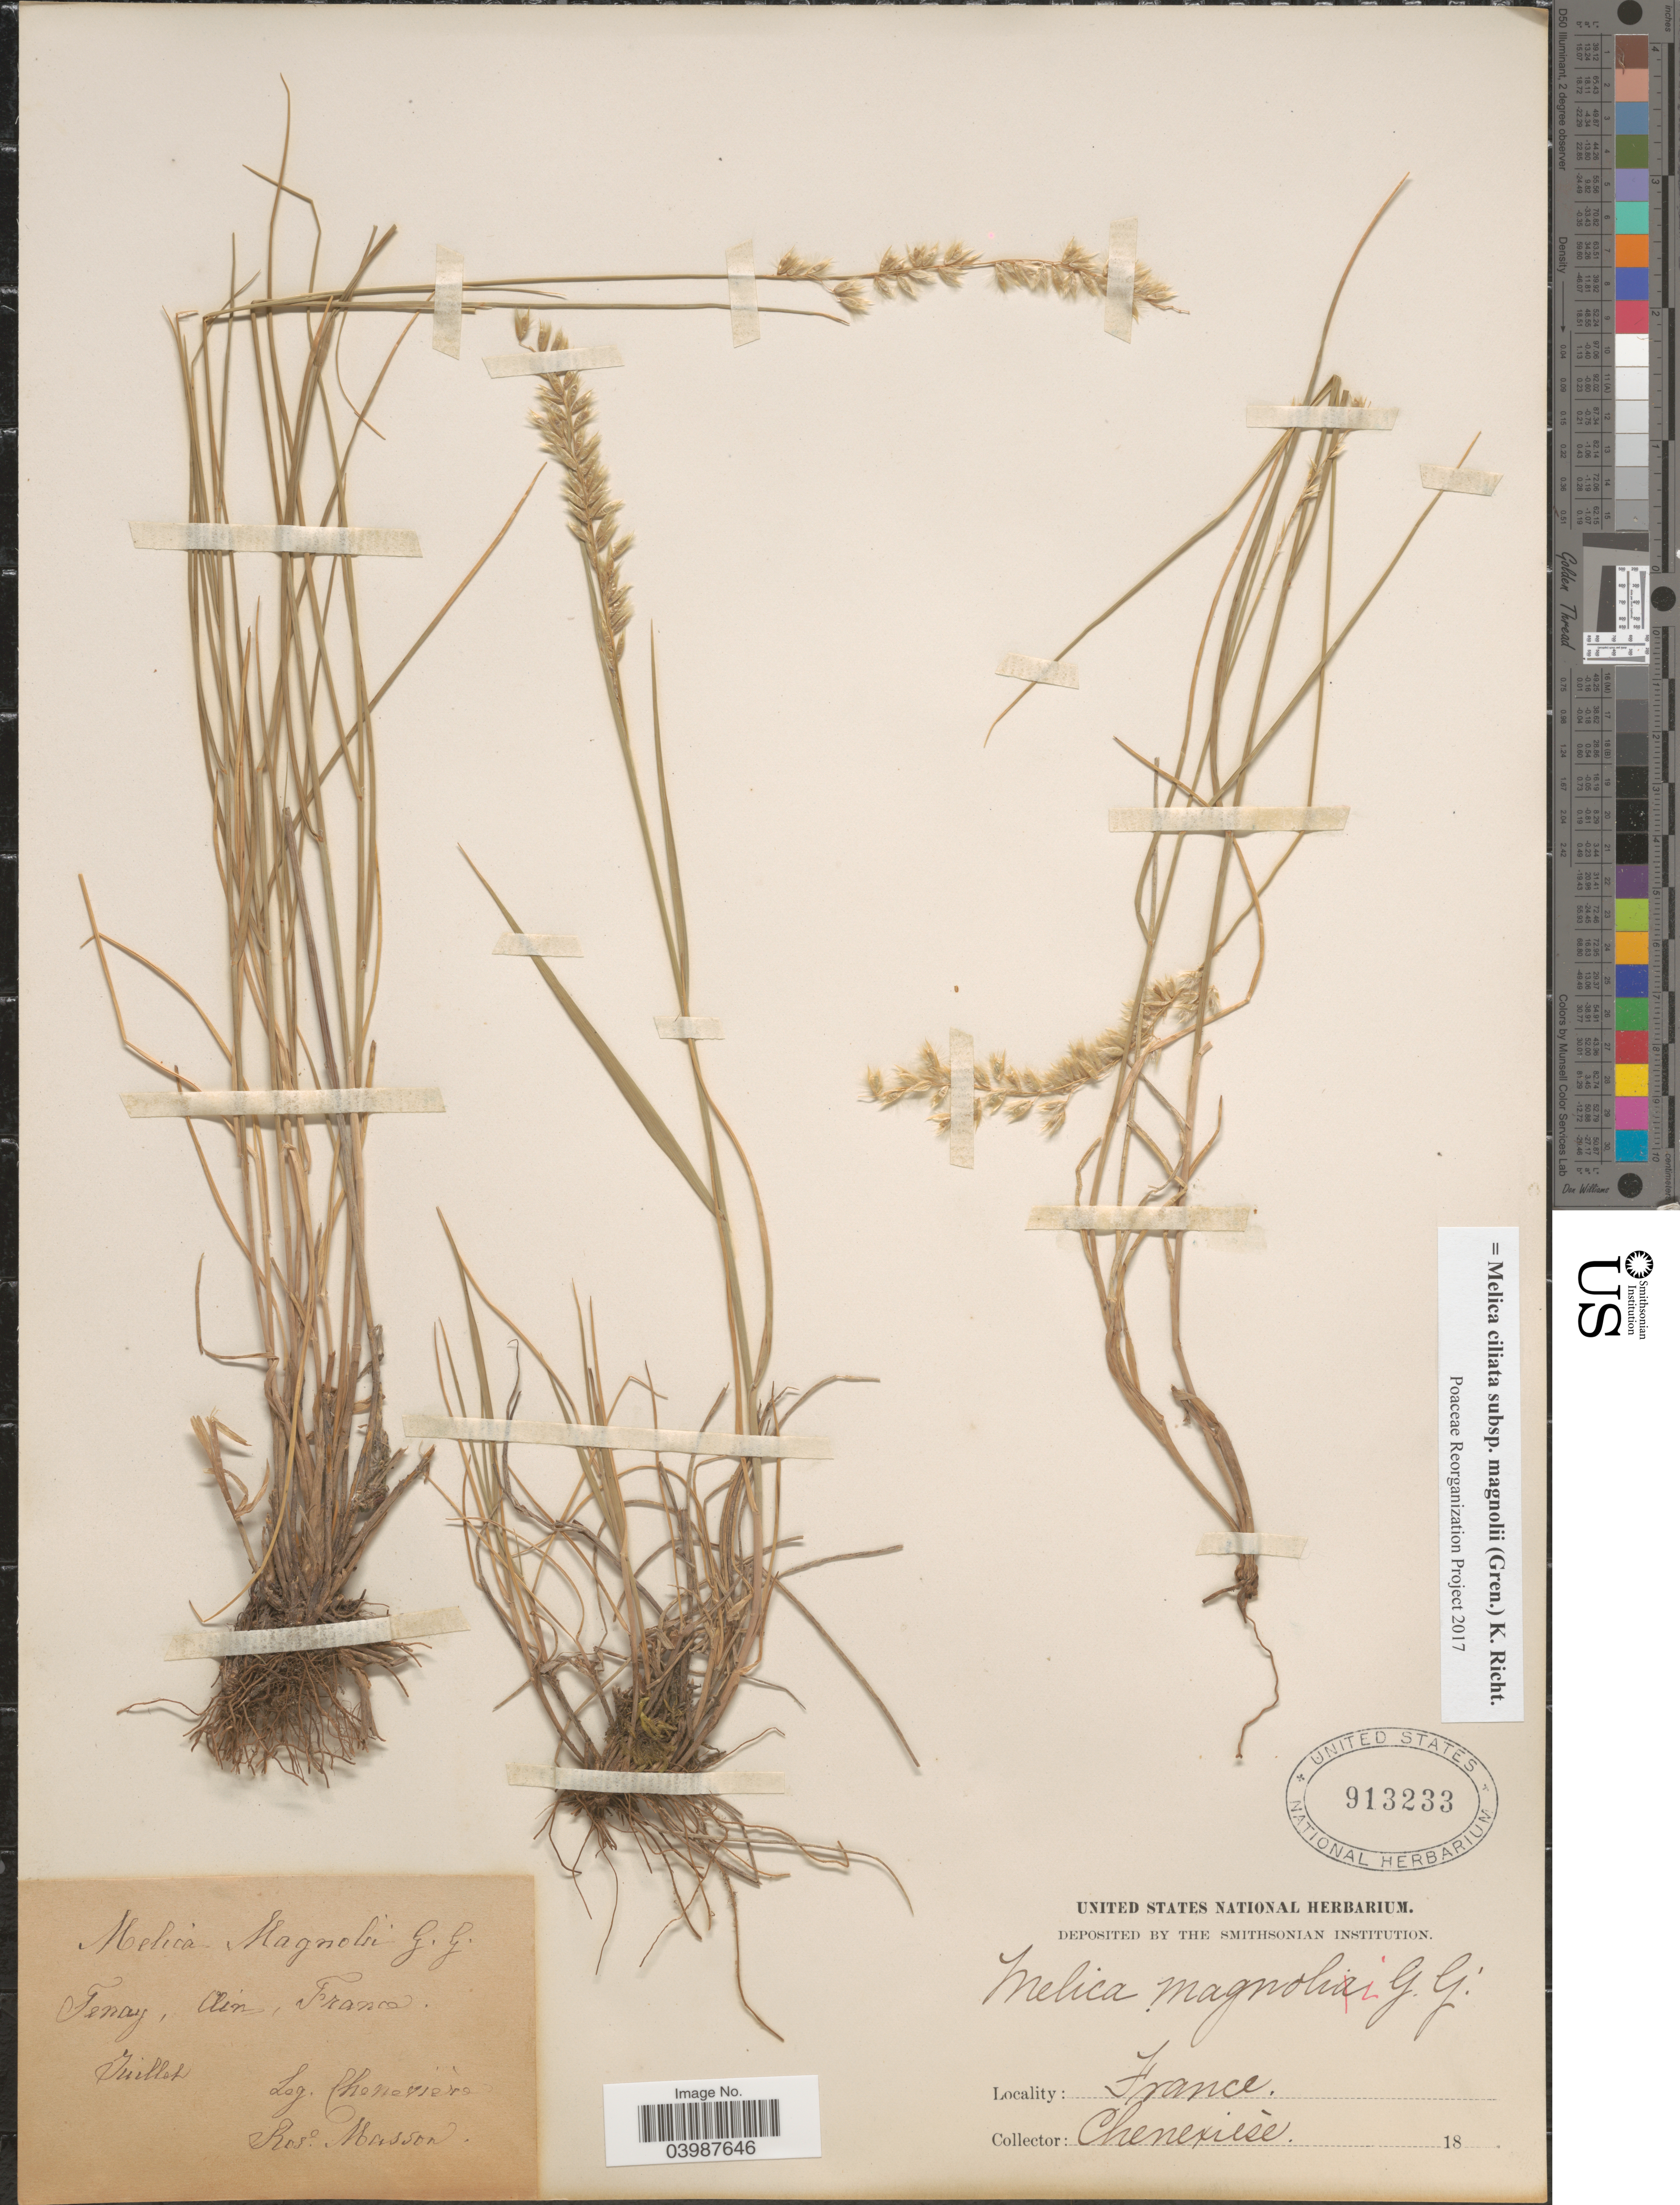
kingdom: Plantae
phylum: Tracheophyta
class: Liliopsida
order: Poales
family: Poaceae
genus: Melica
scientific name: Melica ciliata subsp. magnolii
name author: K. Richt.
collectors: Chenevière & R. Abasson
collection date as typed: Juillet 18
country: France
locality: Tenay, Ain.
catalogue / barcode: US 913233